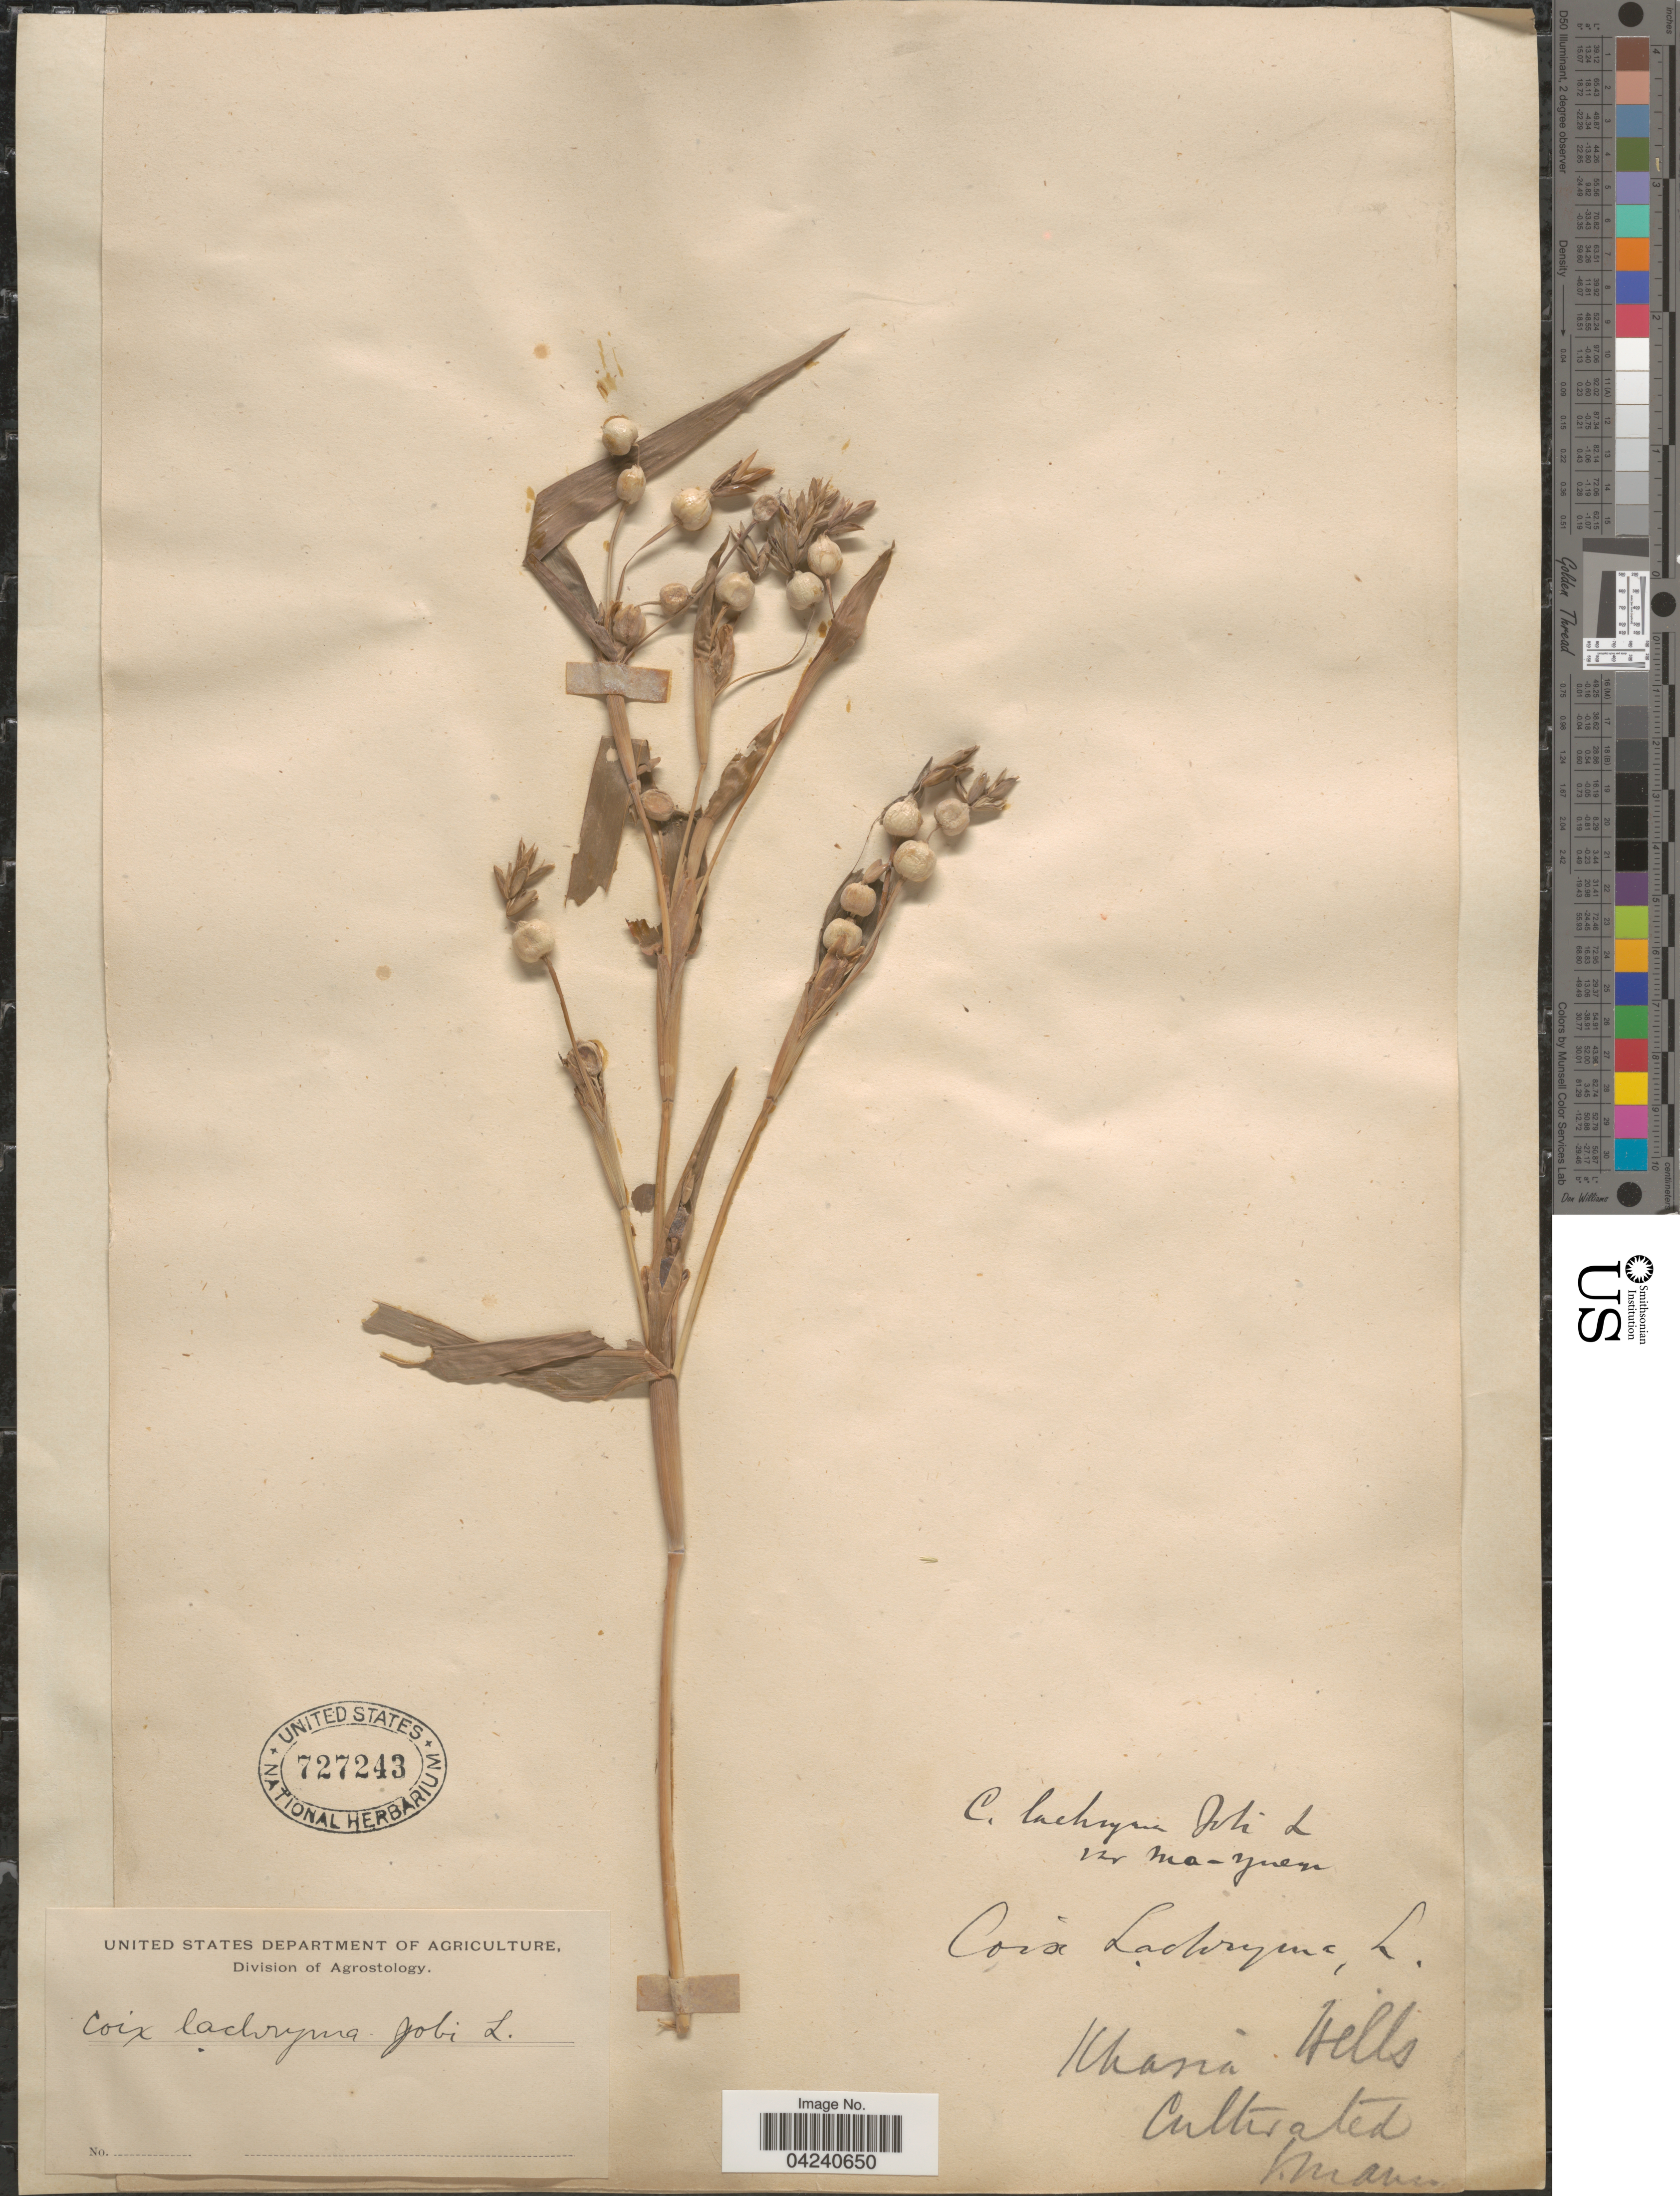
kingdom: Plantae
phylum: Tracheophyta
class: Liliopsida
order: Poales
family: Poaceae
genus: Coix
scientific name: Coix lacryma-jobi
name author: L.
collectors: G. Mann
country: India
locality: Khasia Hills.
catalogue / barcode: US 727243